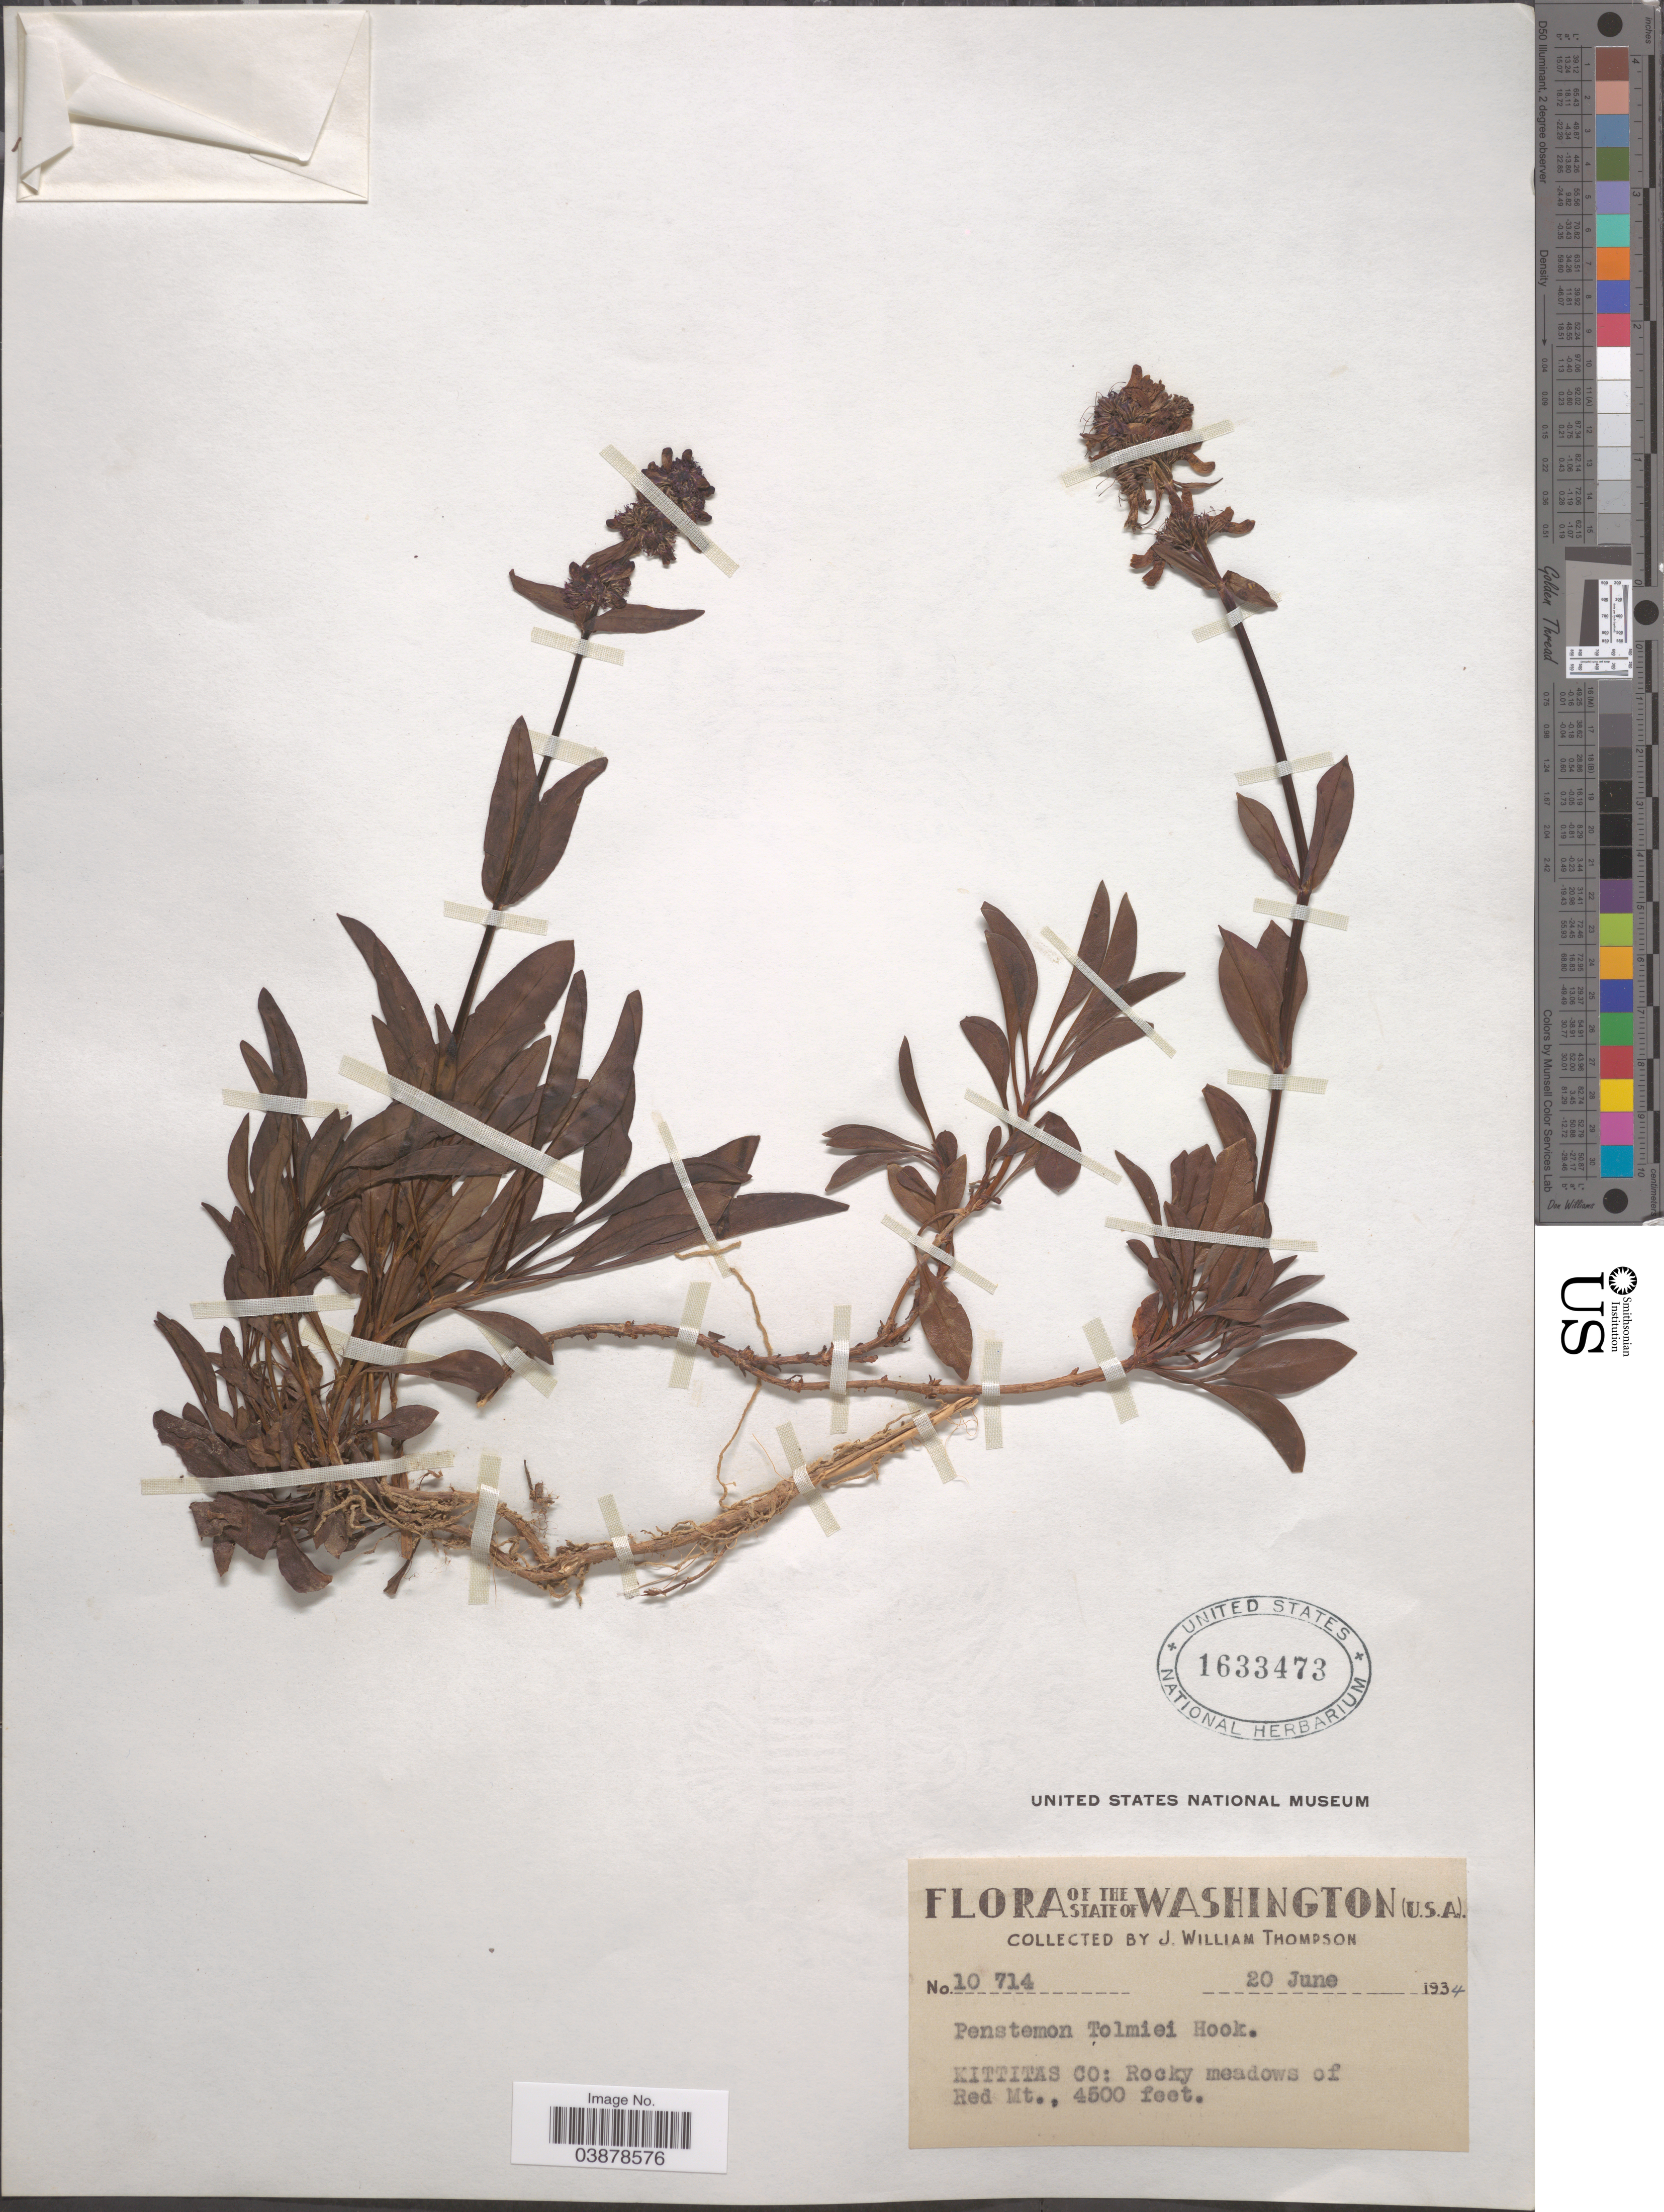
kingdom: Plantae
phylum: Tracheophyta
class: Magnoliopsida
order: Lamiales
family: Plantaginaceae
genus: Penstemon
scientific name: Penstemon tolmiei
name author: Hook.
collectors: J. W. Thompson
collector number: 10714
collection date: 1934-06-20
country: United States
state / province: Washington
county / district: Kittitas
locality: Kittitas Co: Rocky meadows of Red Mt.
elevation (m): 1372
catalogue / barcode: US 1633473